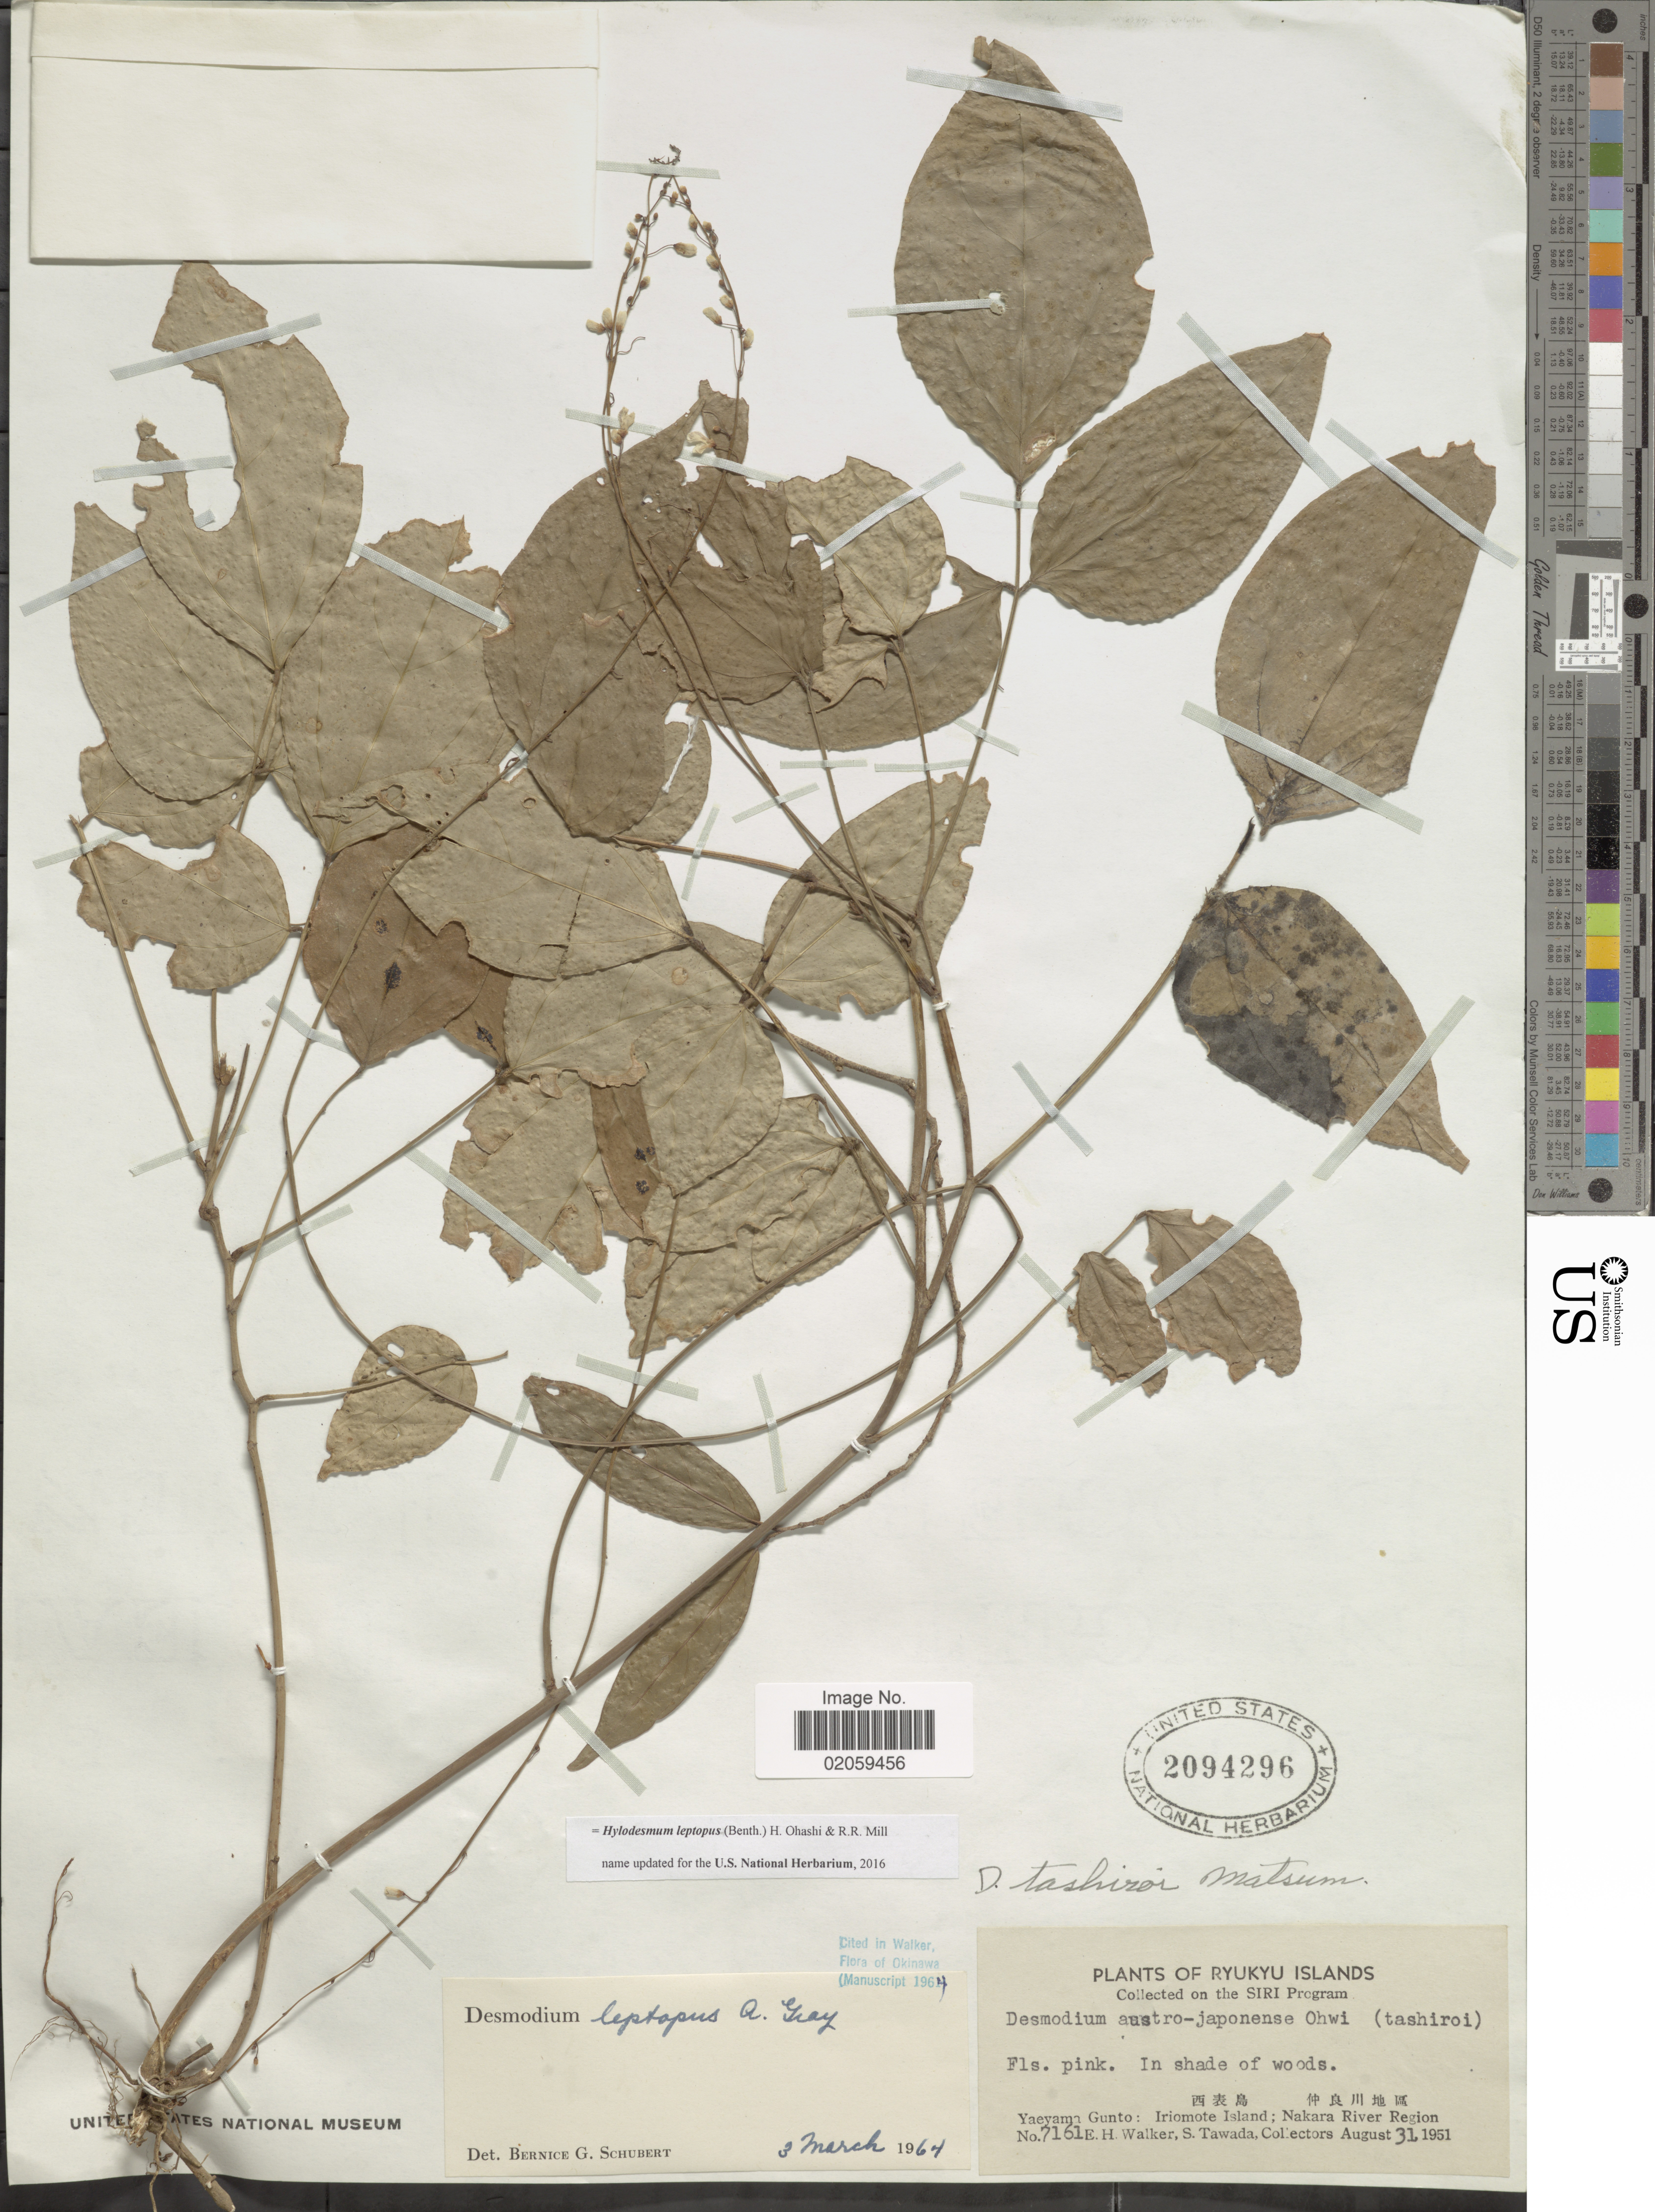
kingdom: Plantae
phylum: Tracheophyta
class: Magnoliopsida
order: Fabales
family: Fabaceae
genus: Hylodesmum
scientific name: Hylodesmum leptopus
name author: (A. Gray ex Benth.) H. Ohashi & R.R. Mill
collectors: E. H. Walker & S. Tawada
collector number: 7161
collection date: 1951-08-31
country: Japan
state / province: Okinawa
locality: Ryukyu Islands, Yaeyama Gunto, Iriomote Island, Nakara River Region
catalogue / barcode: US 2094296